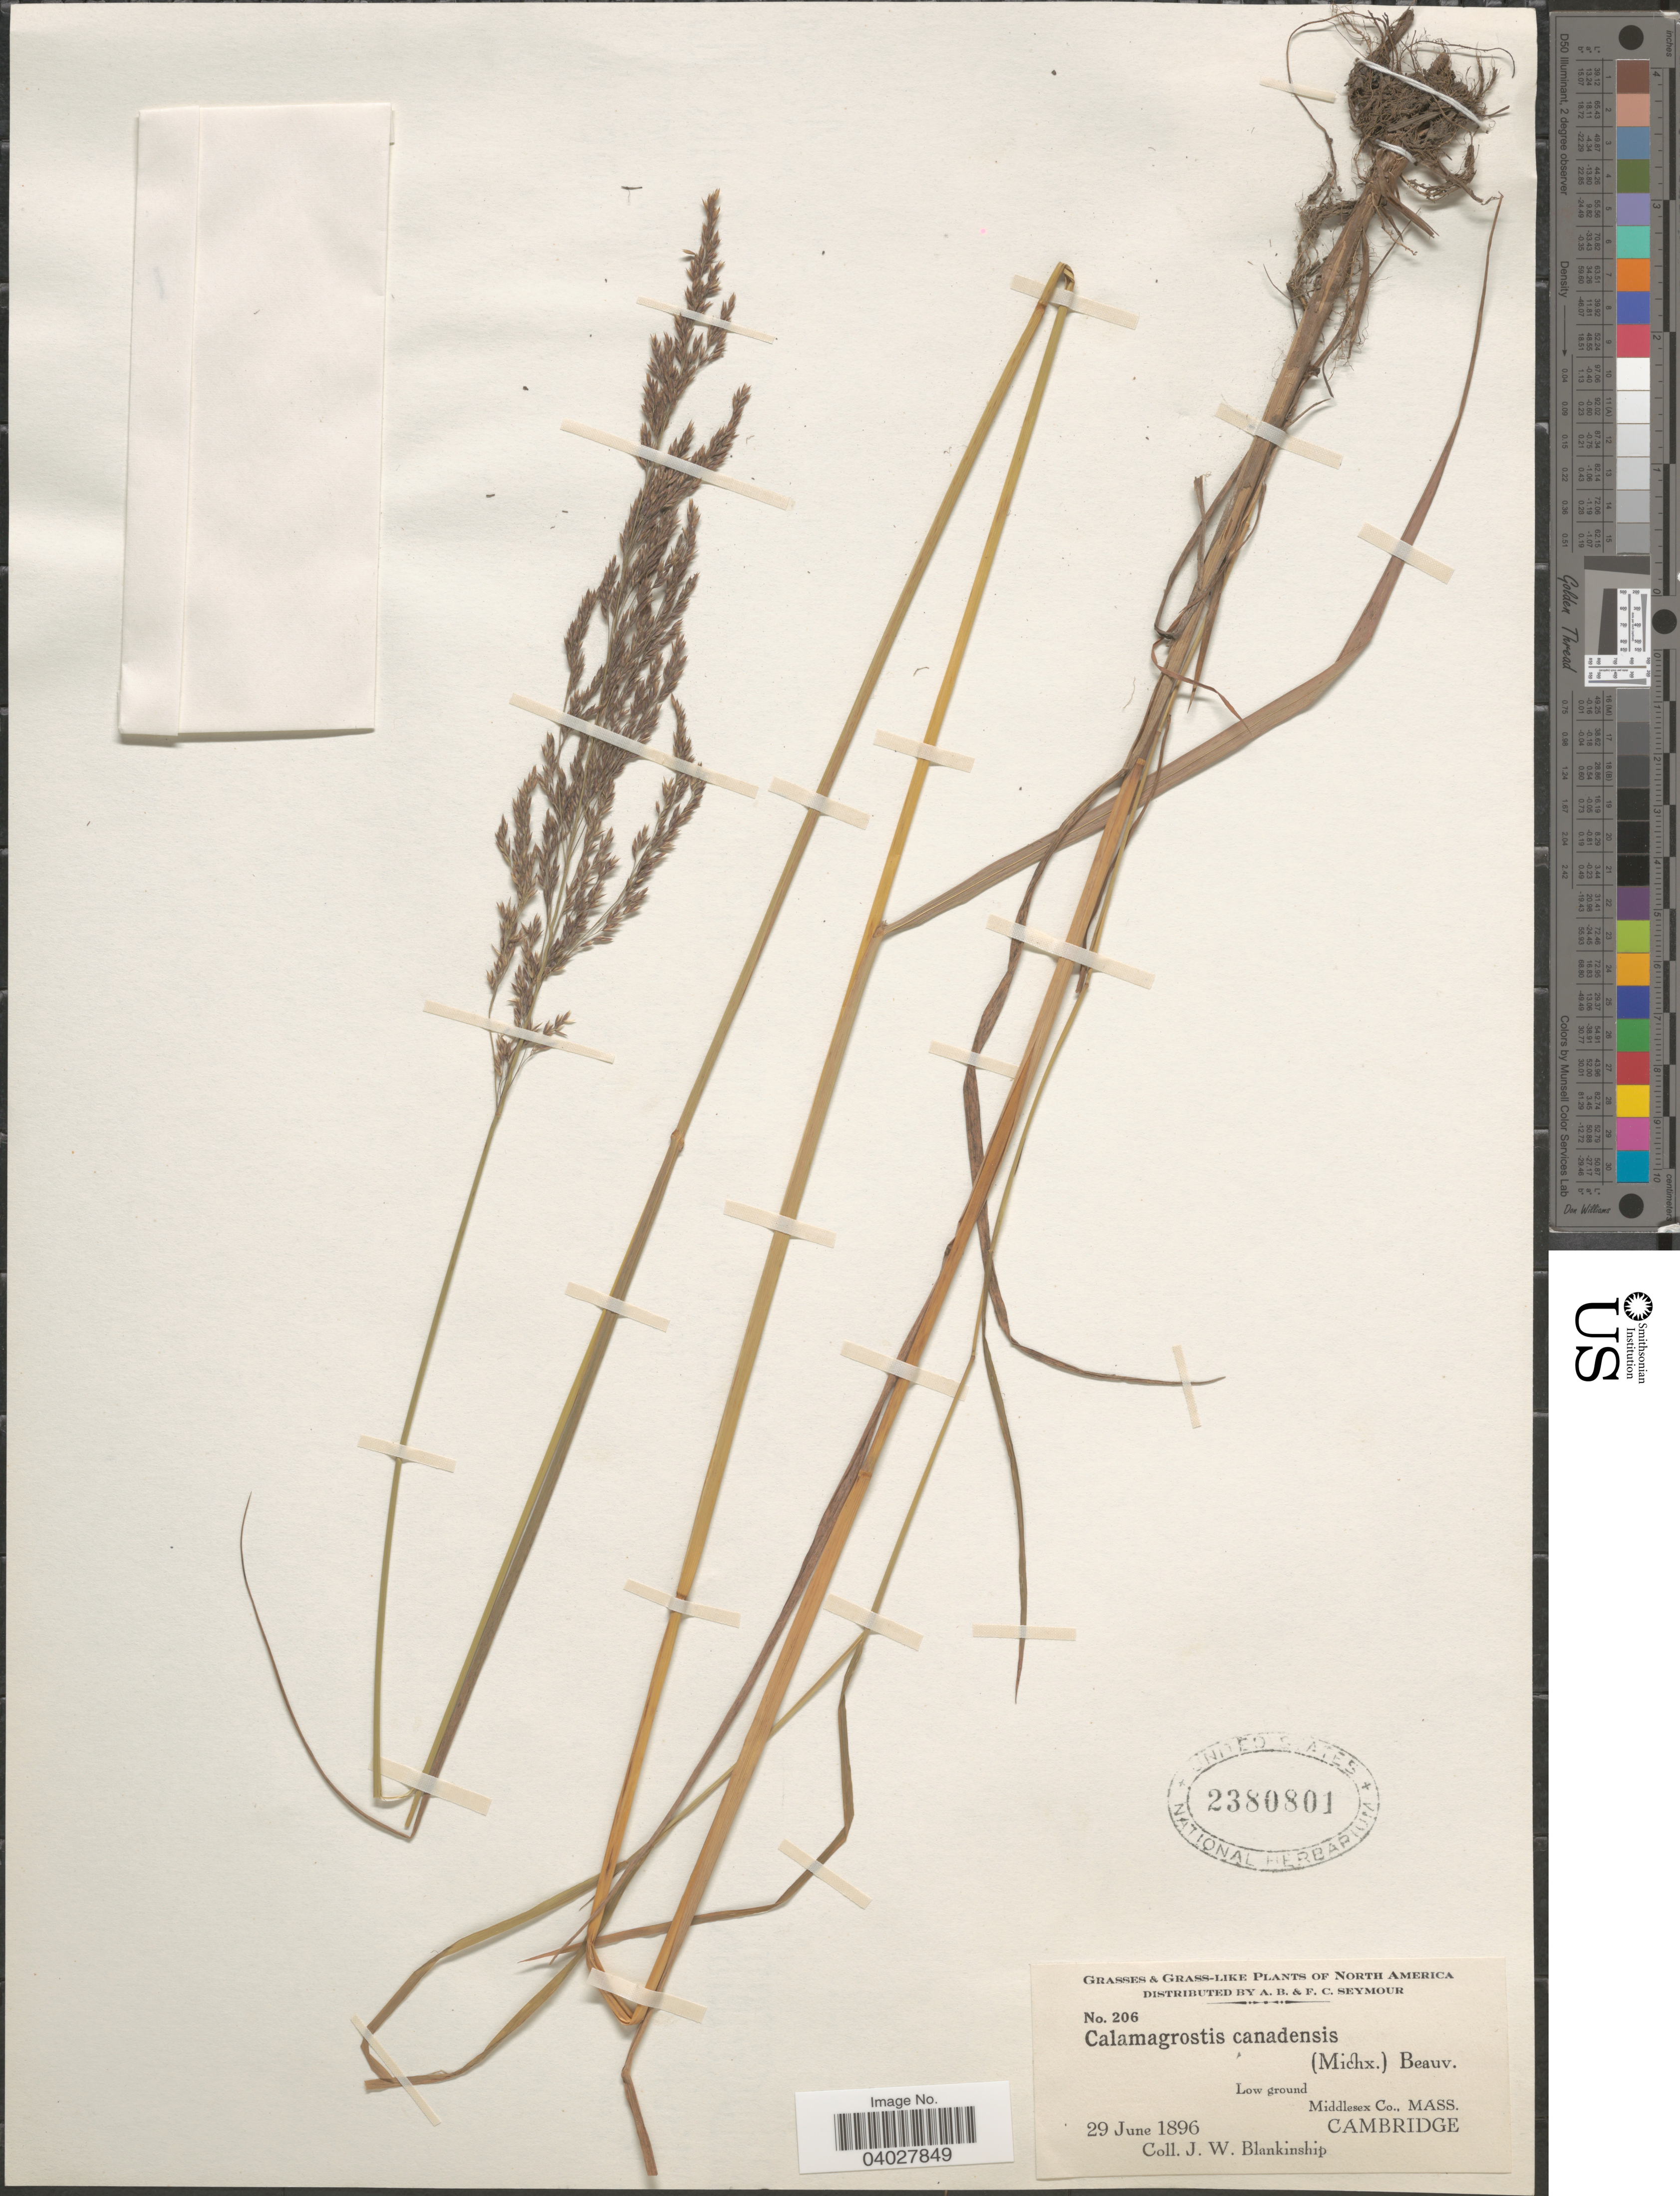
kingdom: Plantae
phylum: Tracheophyta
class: Liliopsida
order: Poales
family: Poaceae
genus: Calamagrostis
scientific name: Calamagrostis canadensis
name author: (Michx.) P. Beauv.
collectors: J. W. Blankinship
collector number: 206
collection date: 1896-06-29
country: United States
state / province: Massachusetts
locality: Middlesex Co.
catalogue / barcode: US 2380801